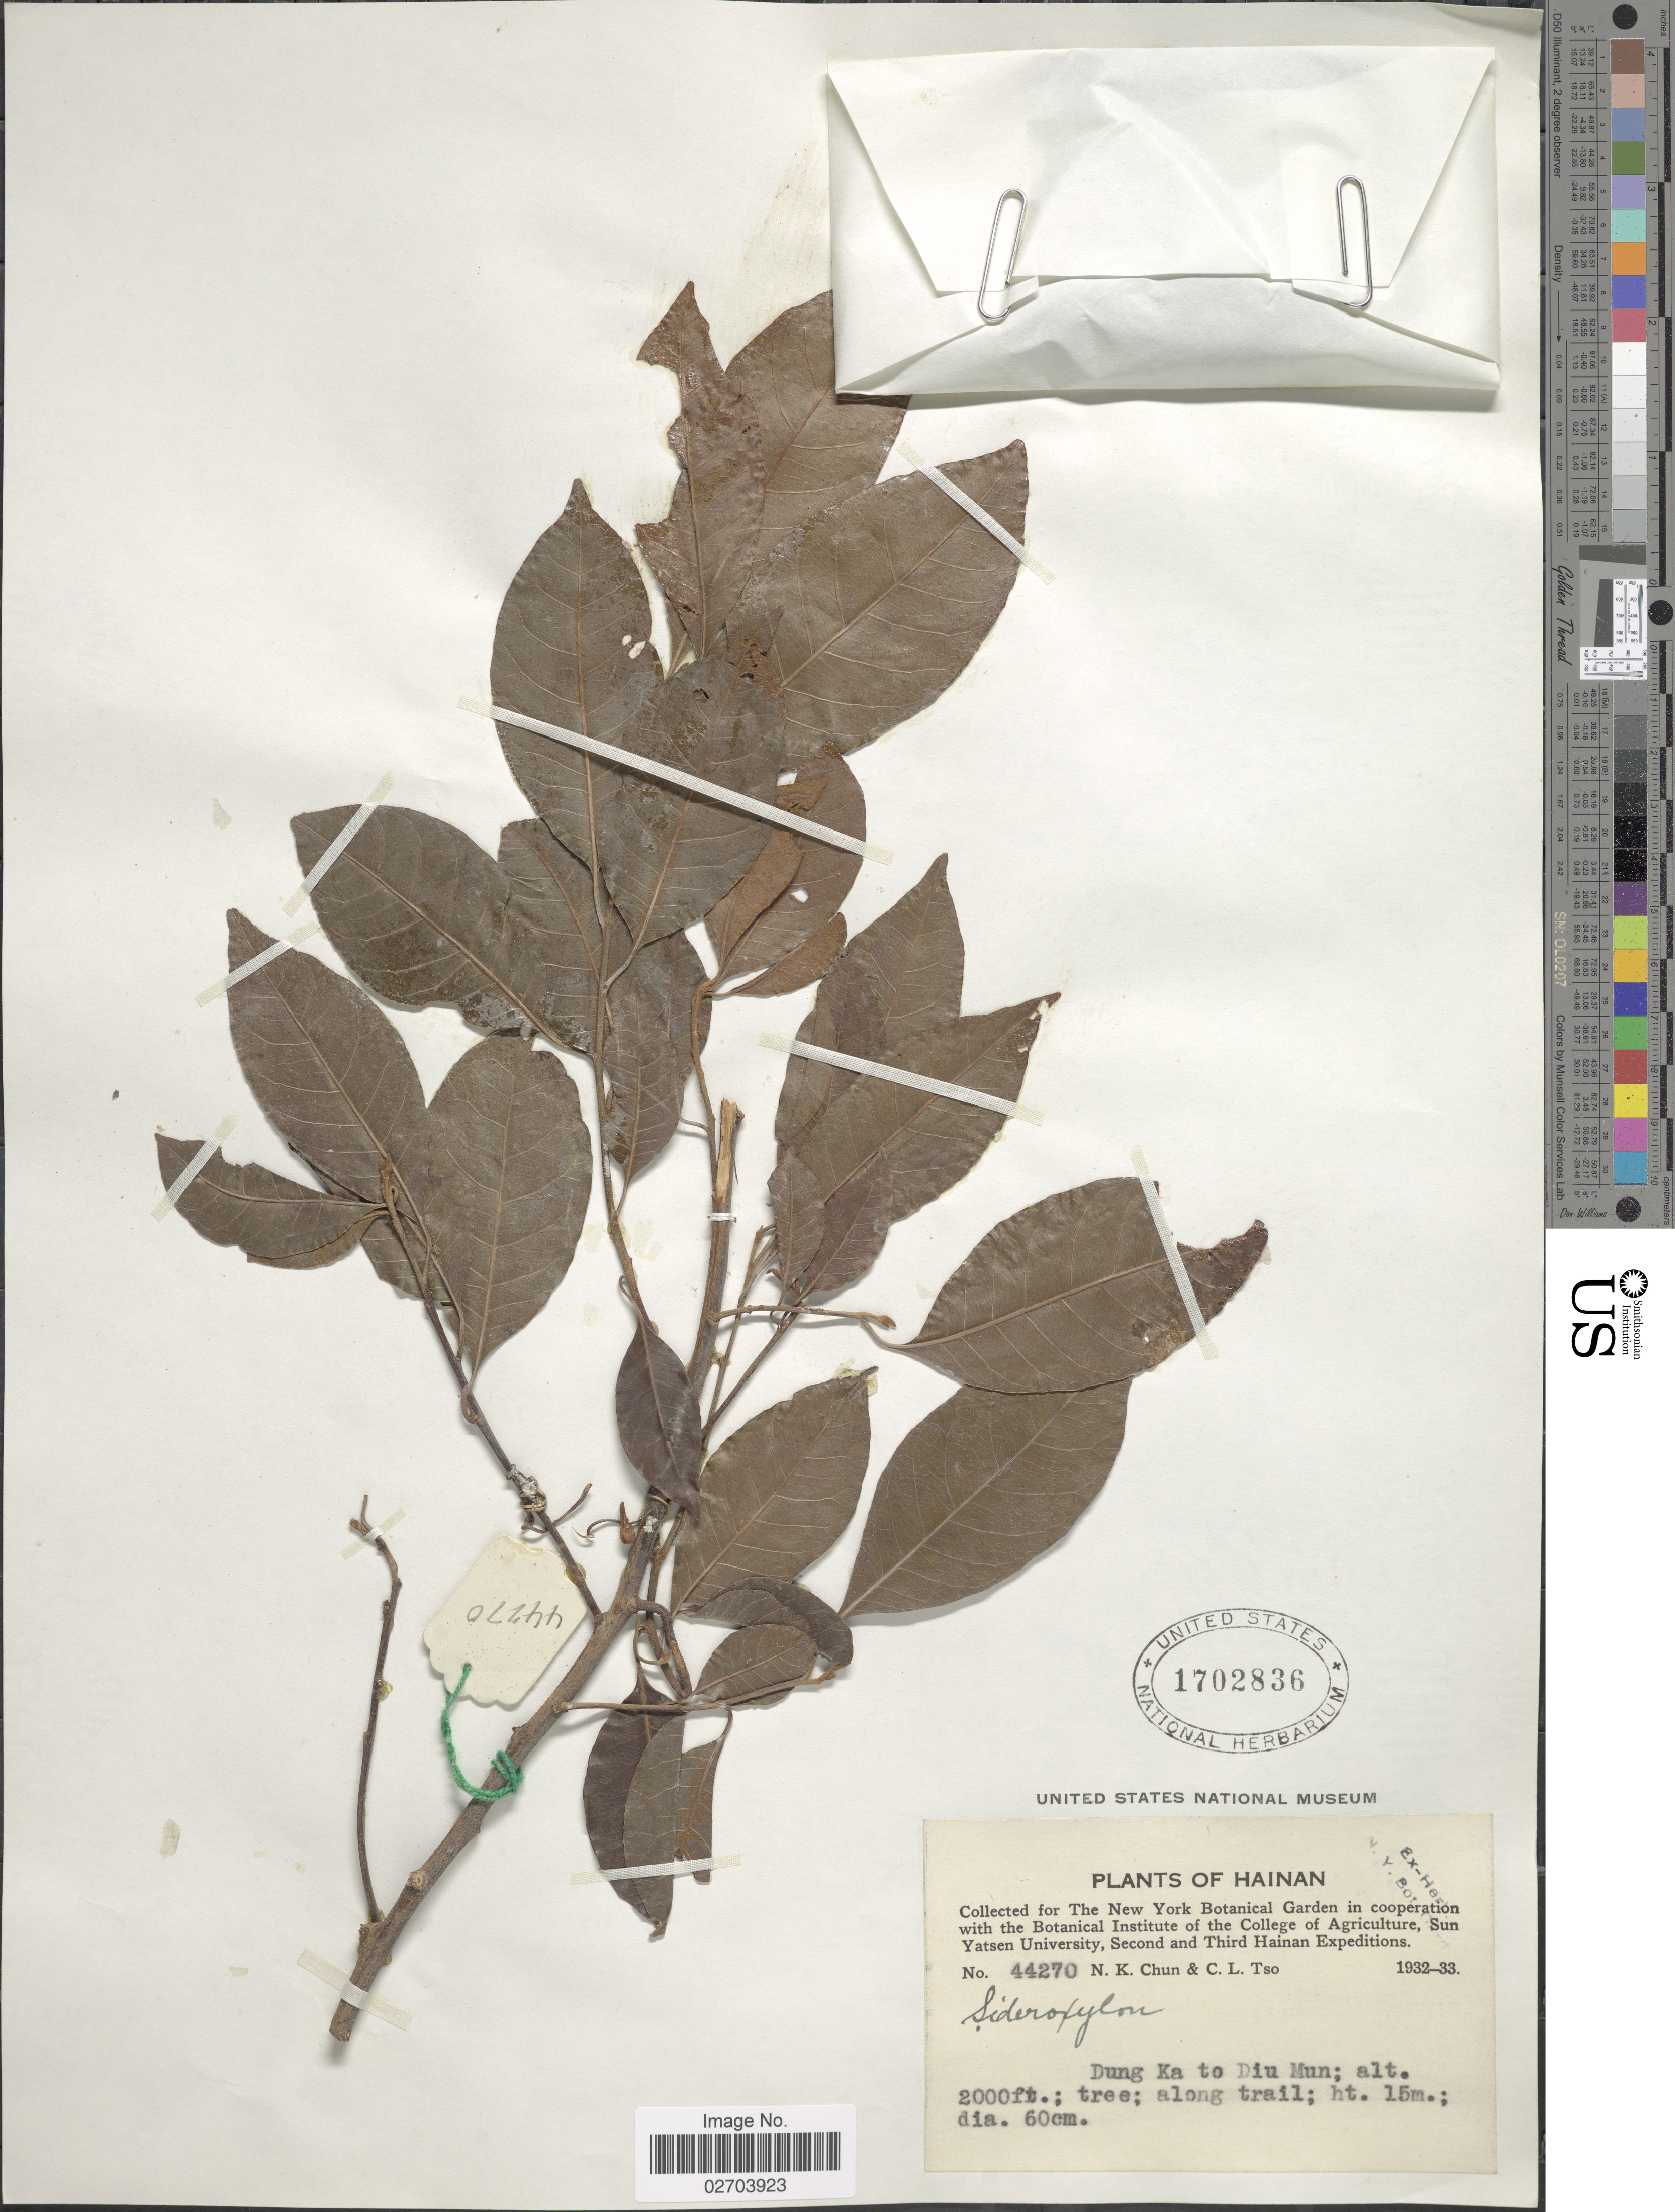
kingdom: Plantae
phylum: Tracheophyta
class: Magnoliopsida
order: Ericales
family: Sapotaceae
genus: Sideroxylon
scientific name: Sideroxylon sp.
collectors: N. K. Chun & C. Tso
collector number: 44270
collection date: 1932/1933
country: China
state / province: Hainan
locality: Dung Ka to Diu Mun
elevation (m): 610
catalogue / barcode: US 1702836